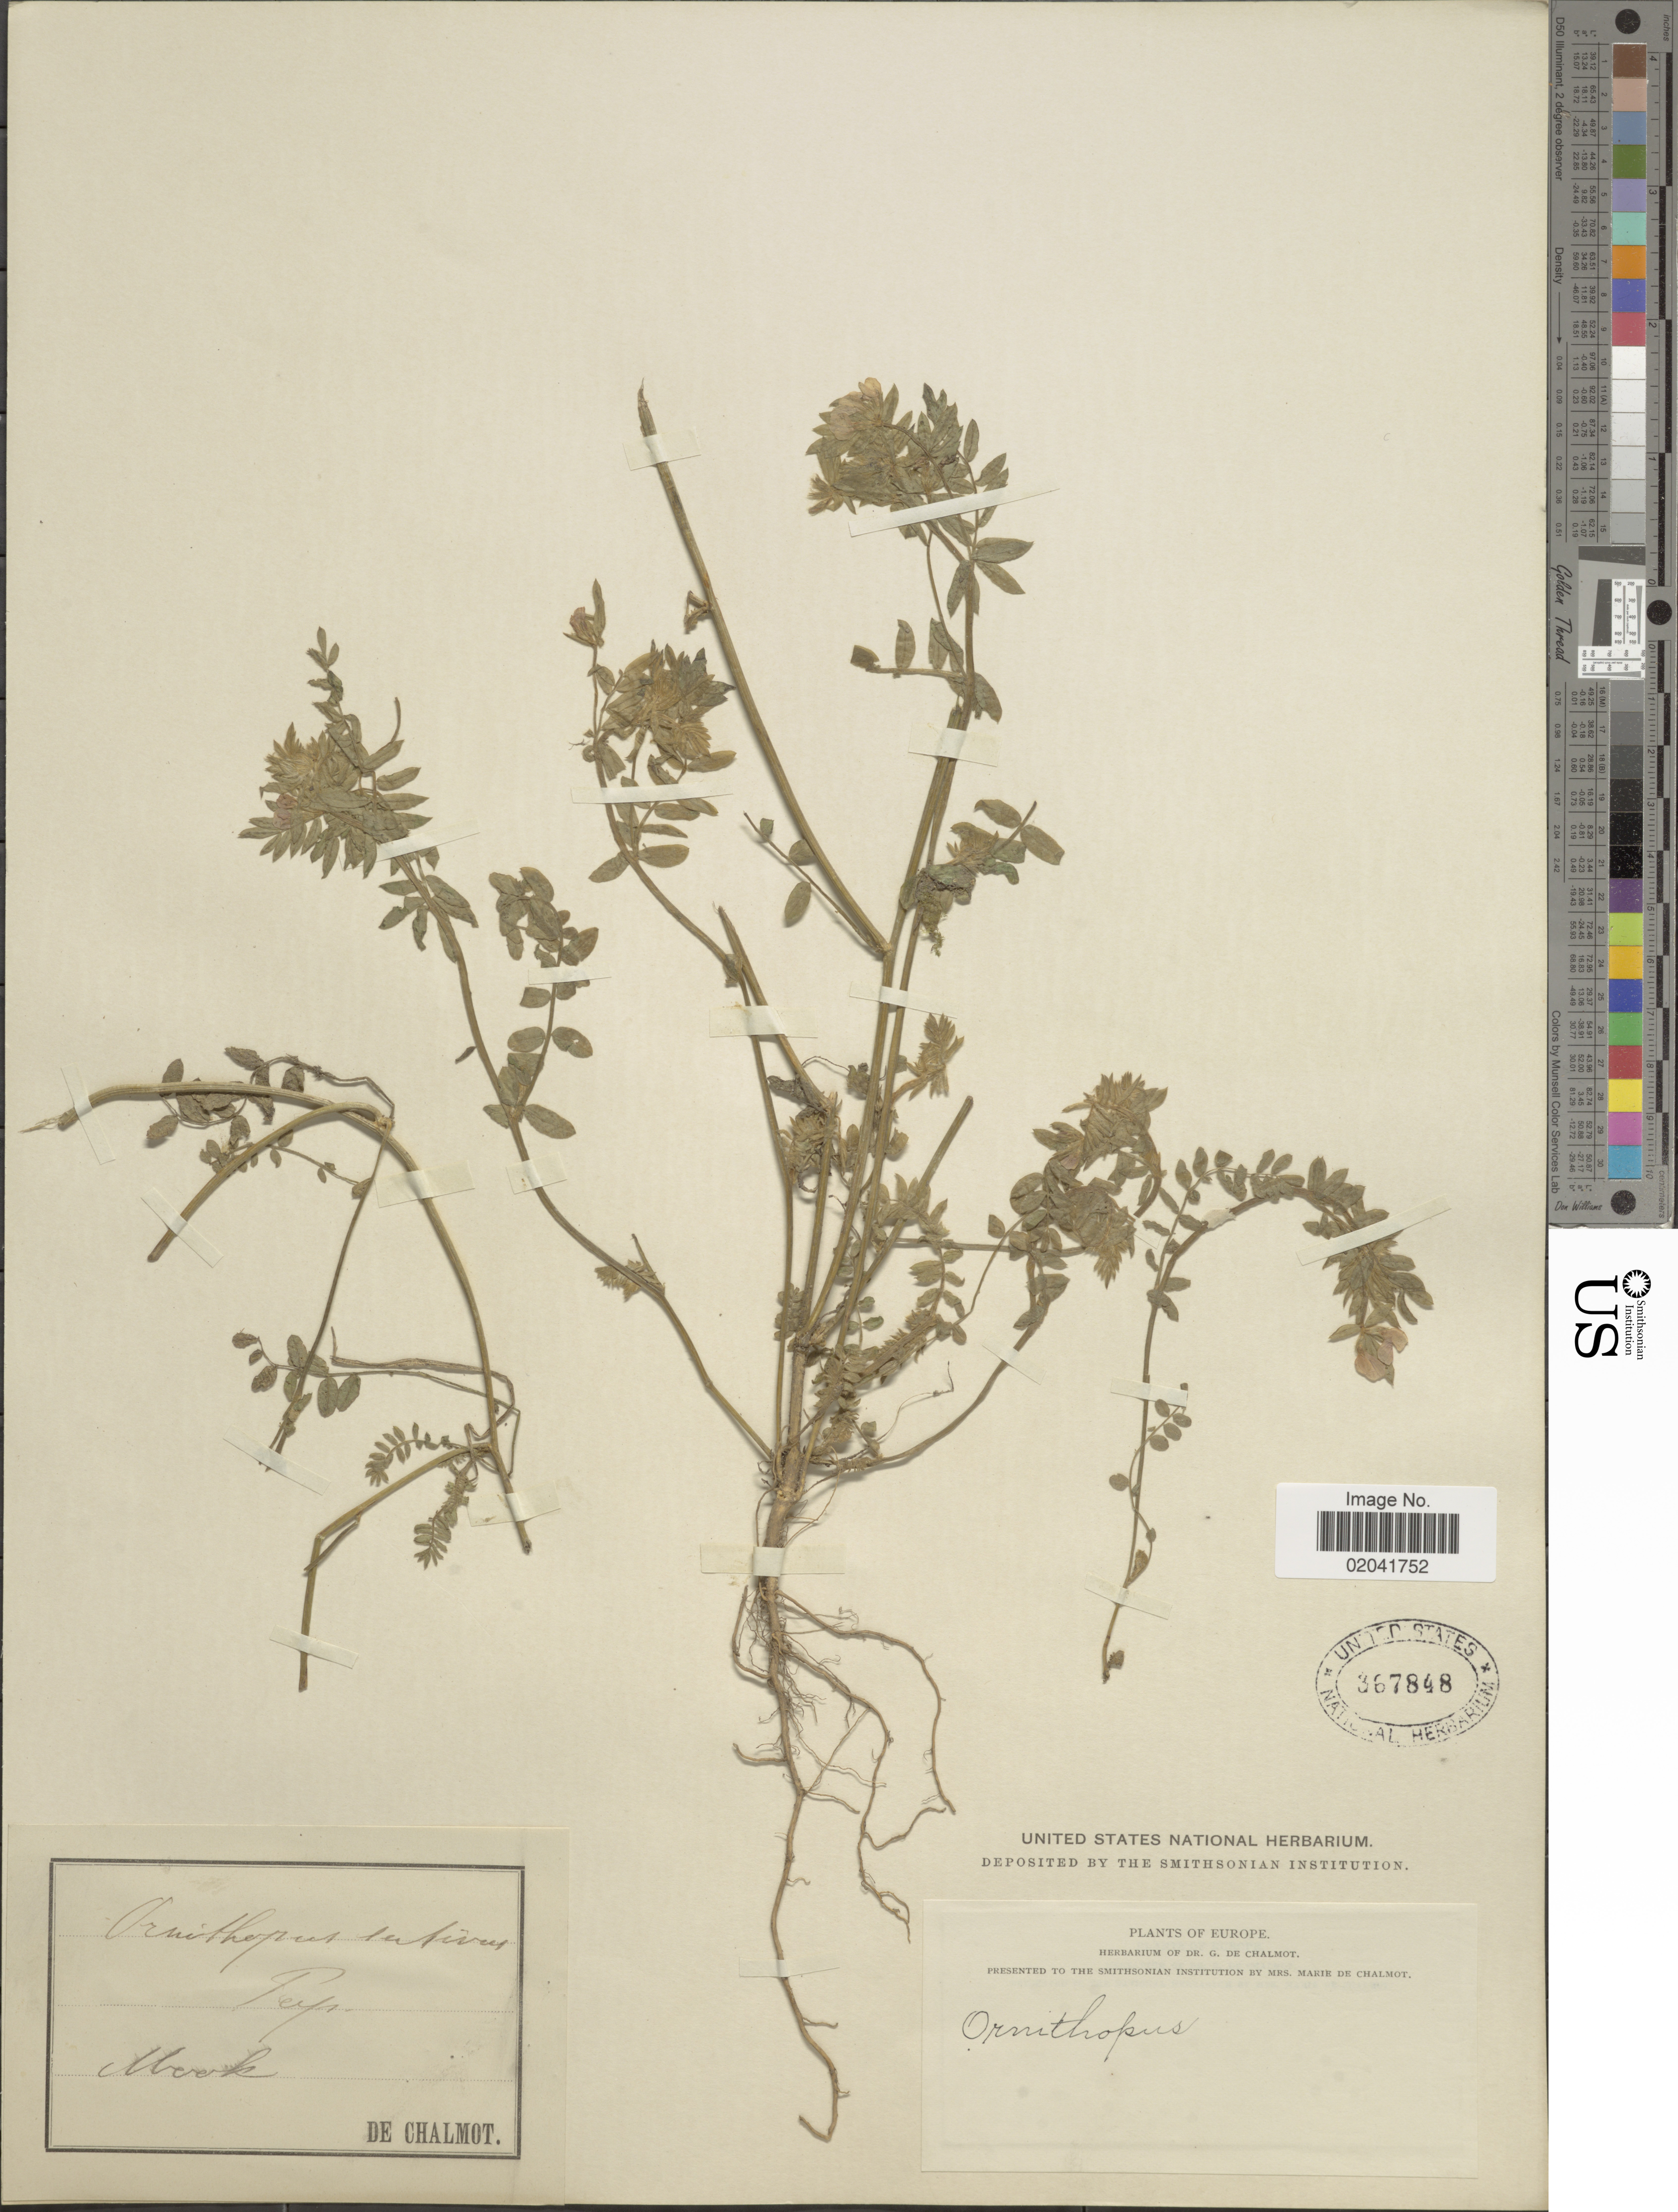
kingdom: Plantae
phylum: Tracheophyta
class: Magnoliopsida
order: Fabales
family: Fabaceae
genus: Ornithopus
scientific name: Ornithopus sativus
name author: Brot.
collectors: G. de Chalmot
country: Netherlands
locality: Europe, Mook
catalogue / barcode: US 367848